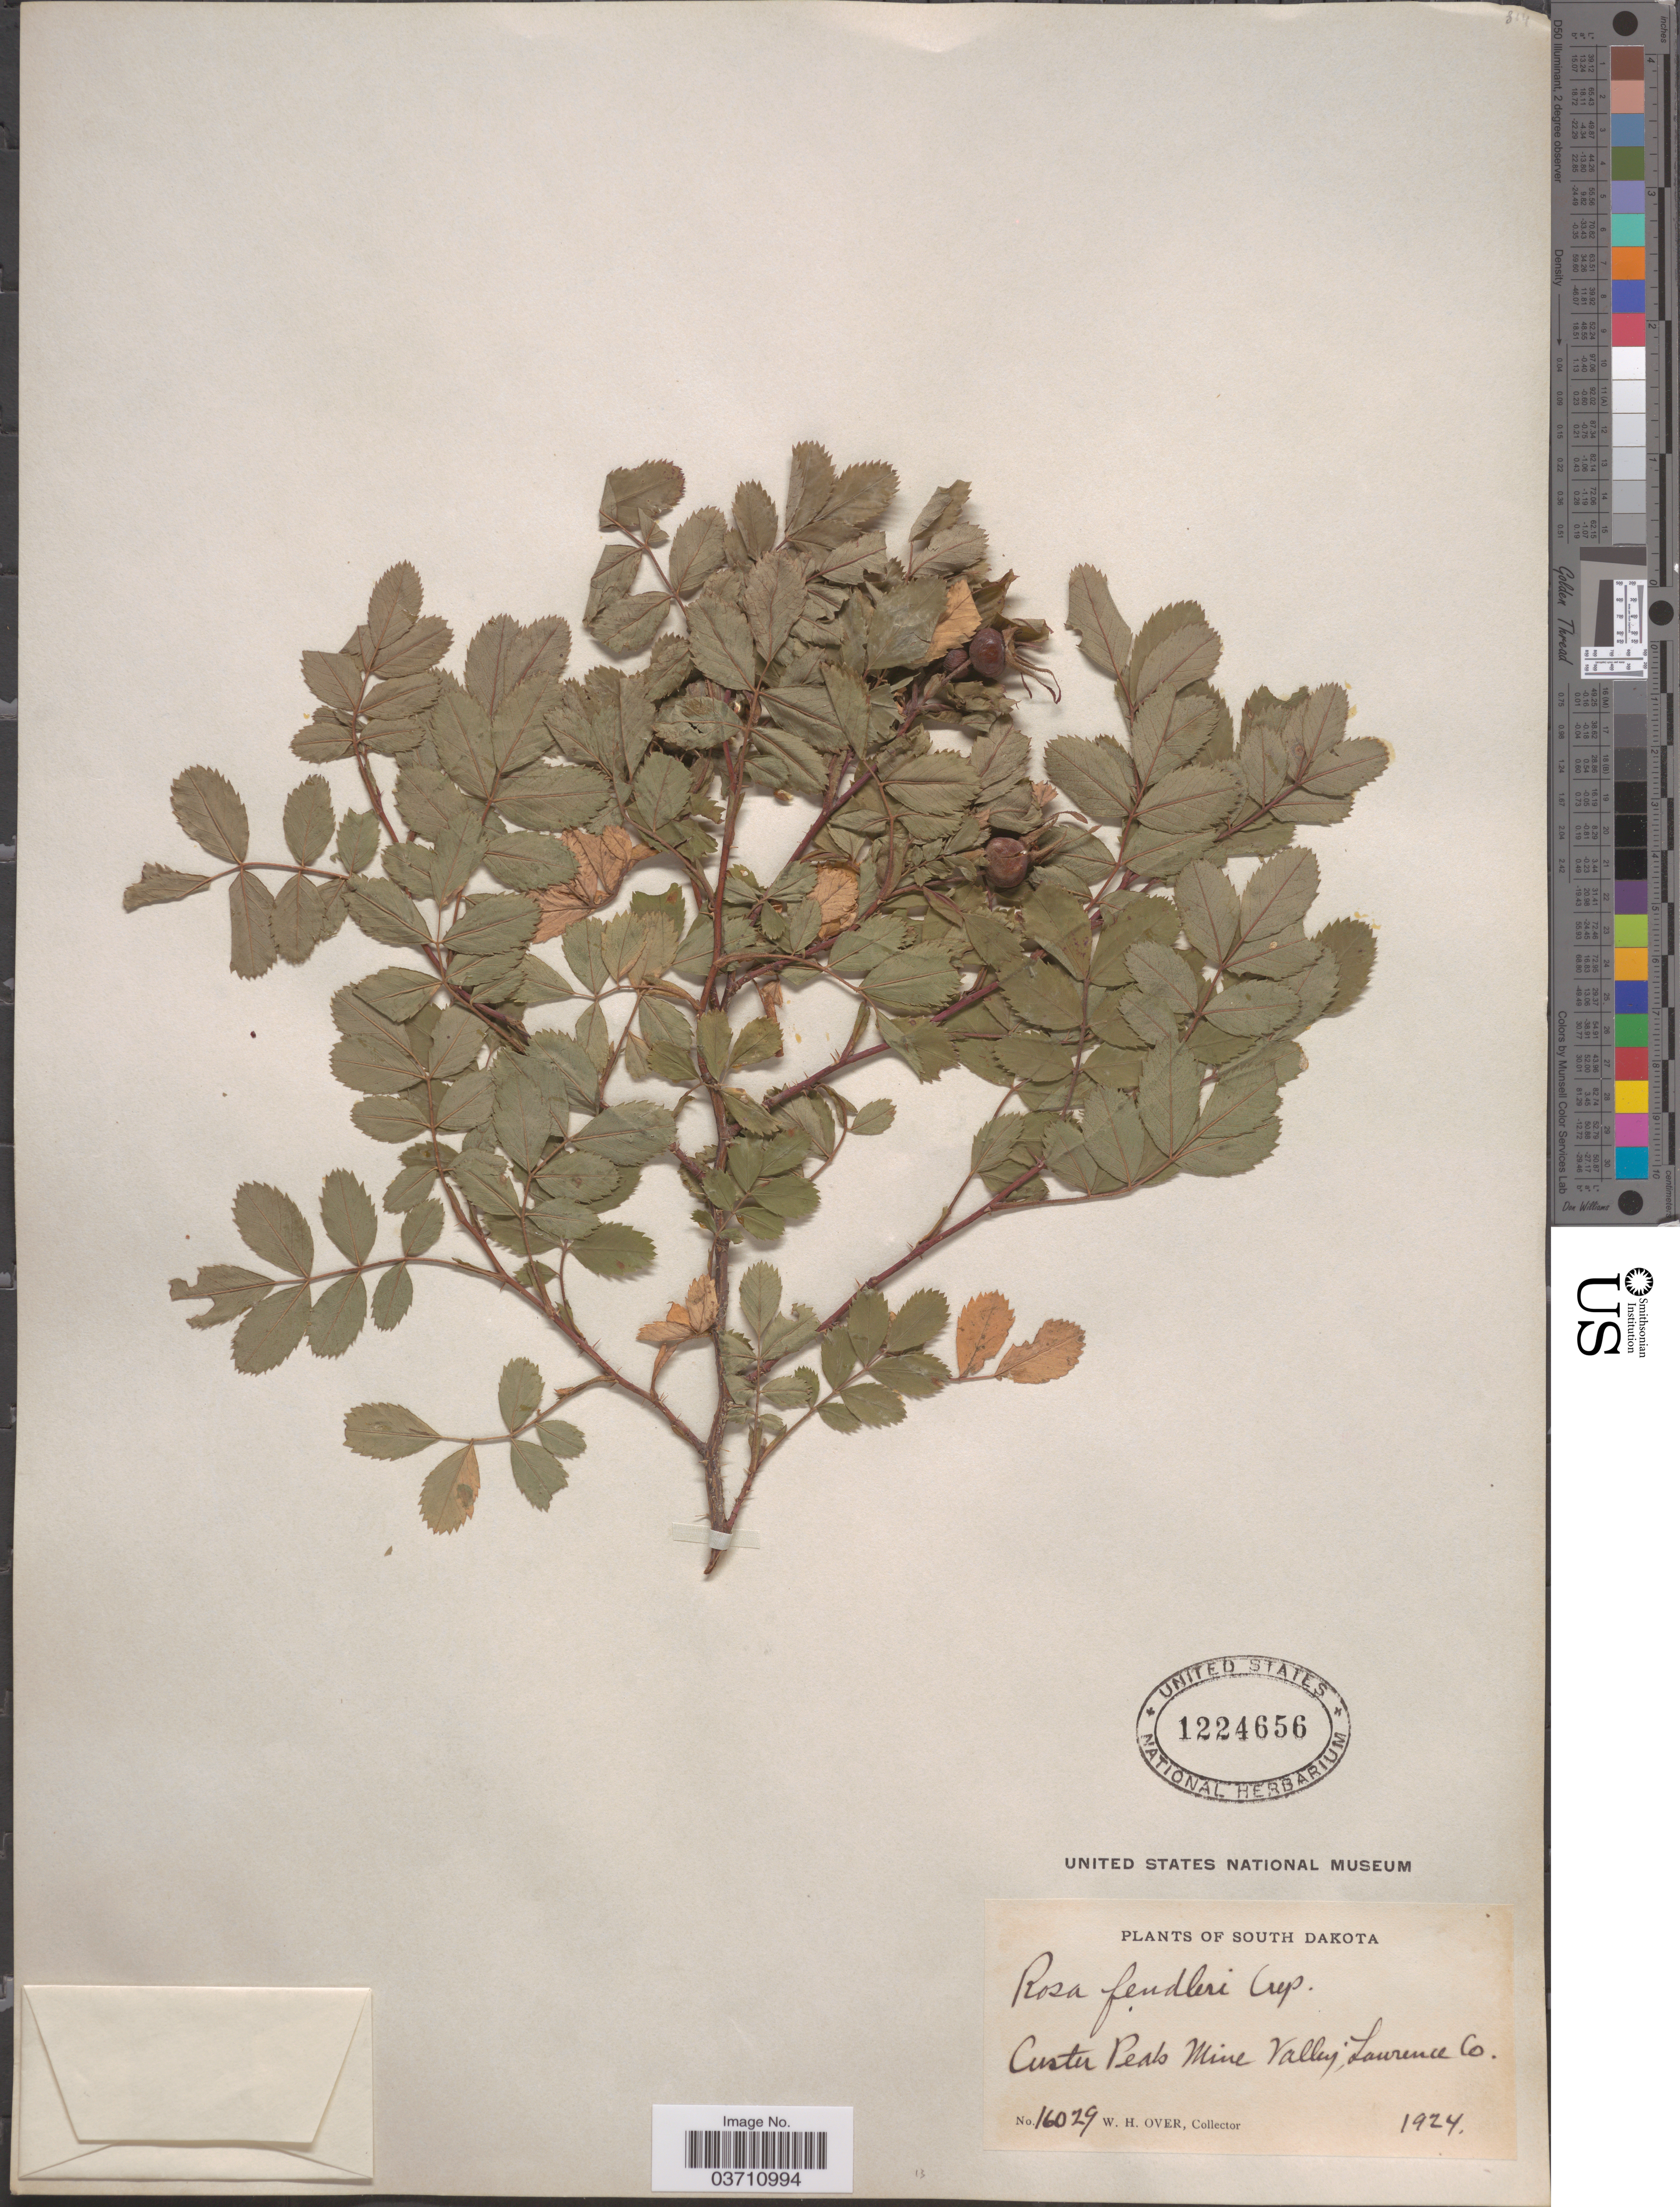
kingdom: Plantae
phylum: Tracheophyta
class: Magnoliopsida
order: Rosales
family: Rosaceae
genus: Rosa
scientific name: Rosa fendleri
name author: Crép.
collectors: W. Over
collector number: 16029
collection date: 1924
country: United States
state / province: South Dakota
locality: Custer Peak Mine Valley, Lawrence Co.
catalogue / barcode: US 1224656